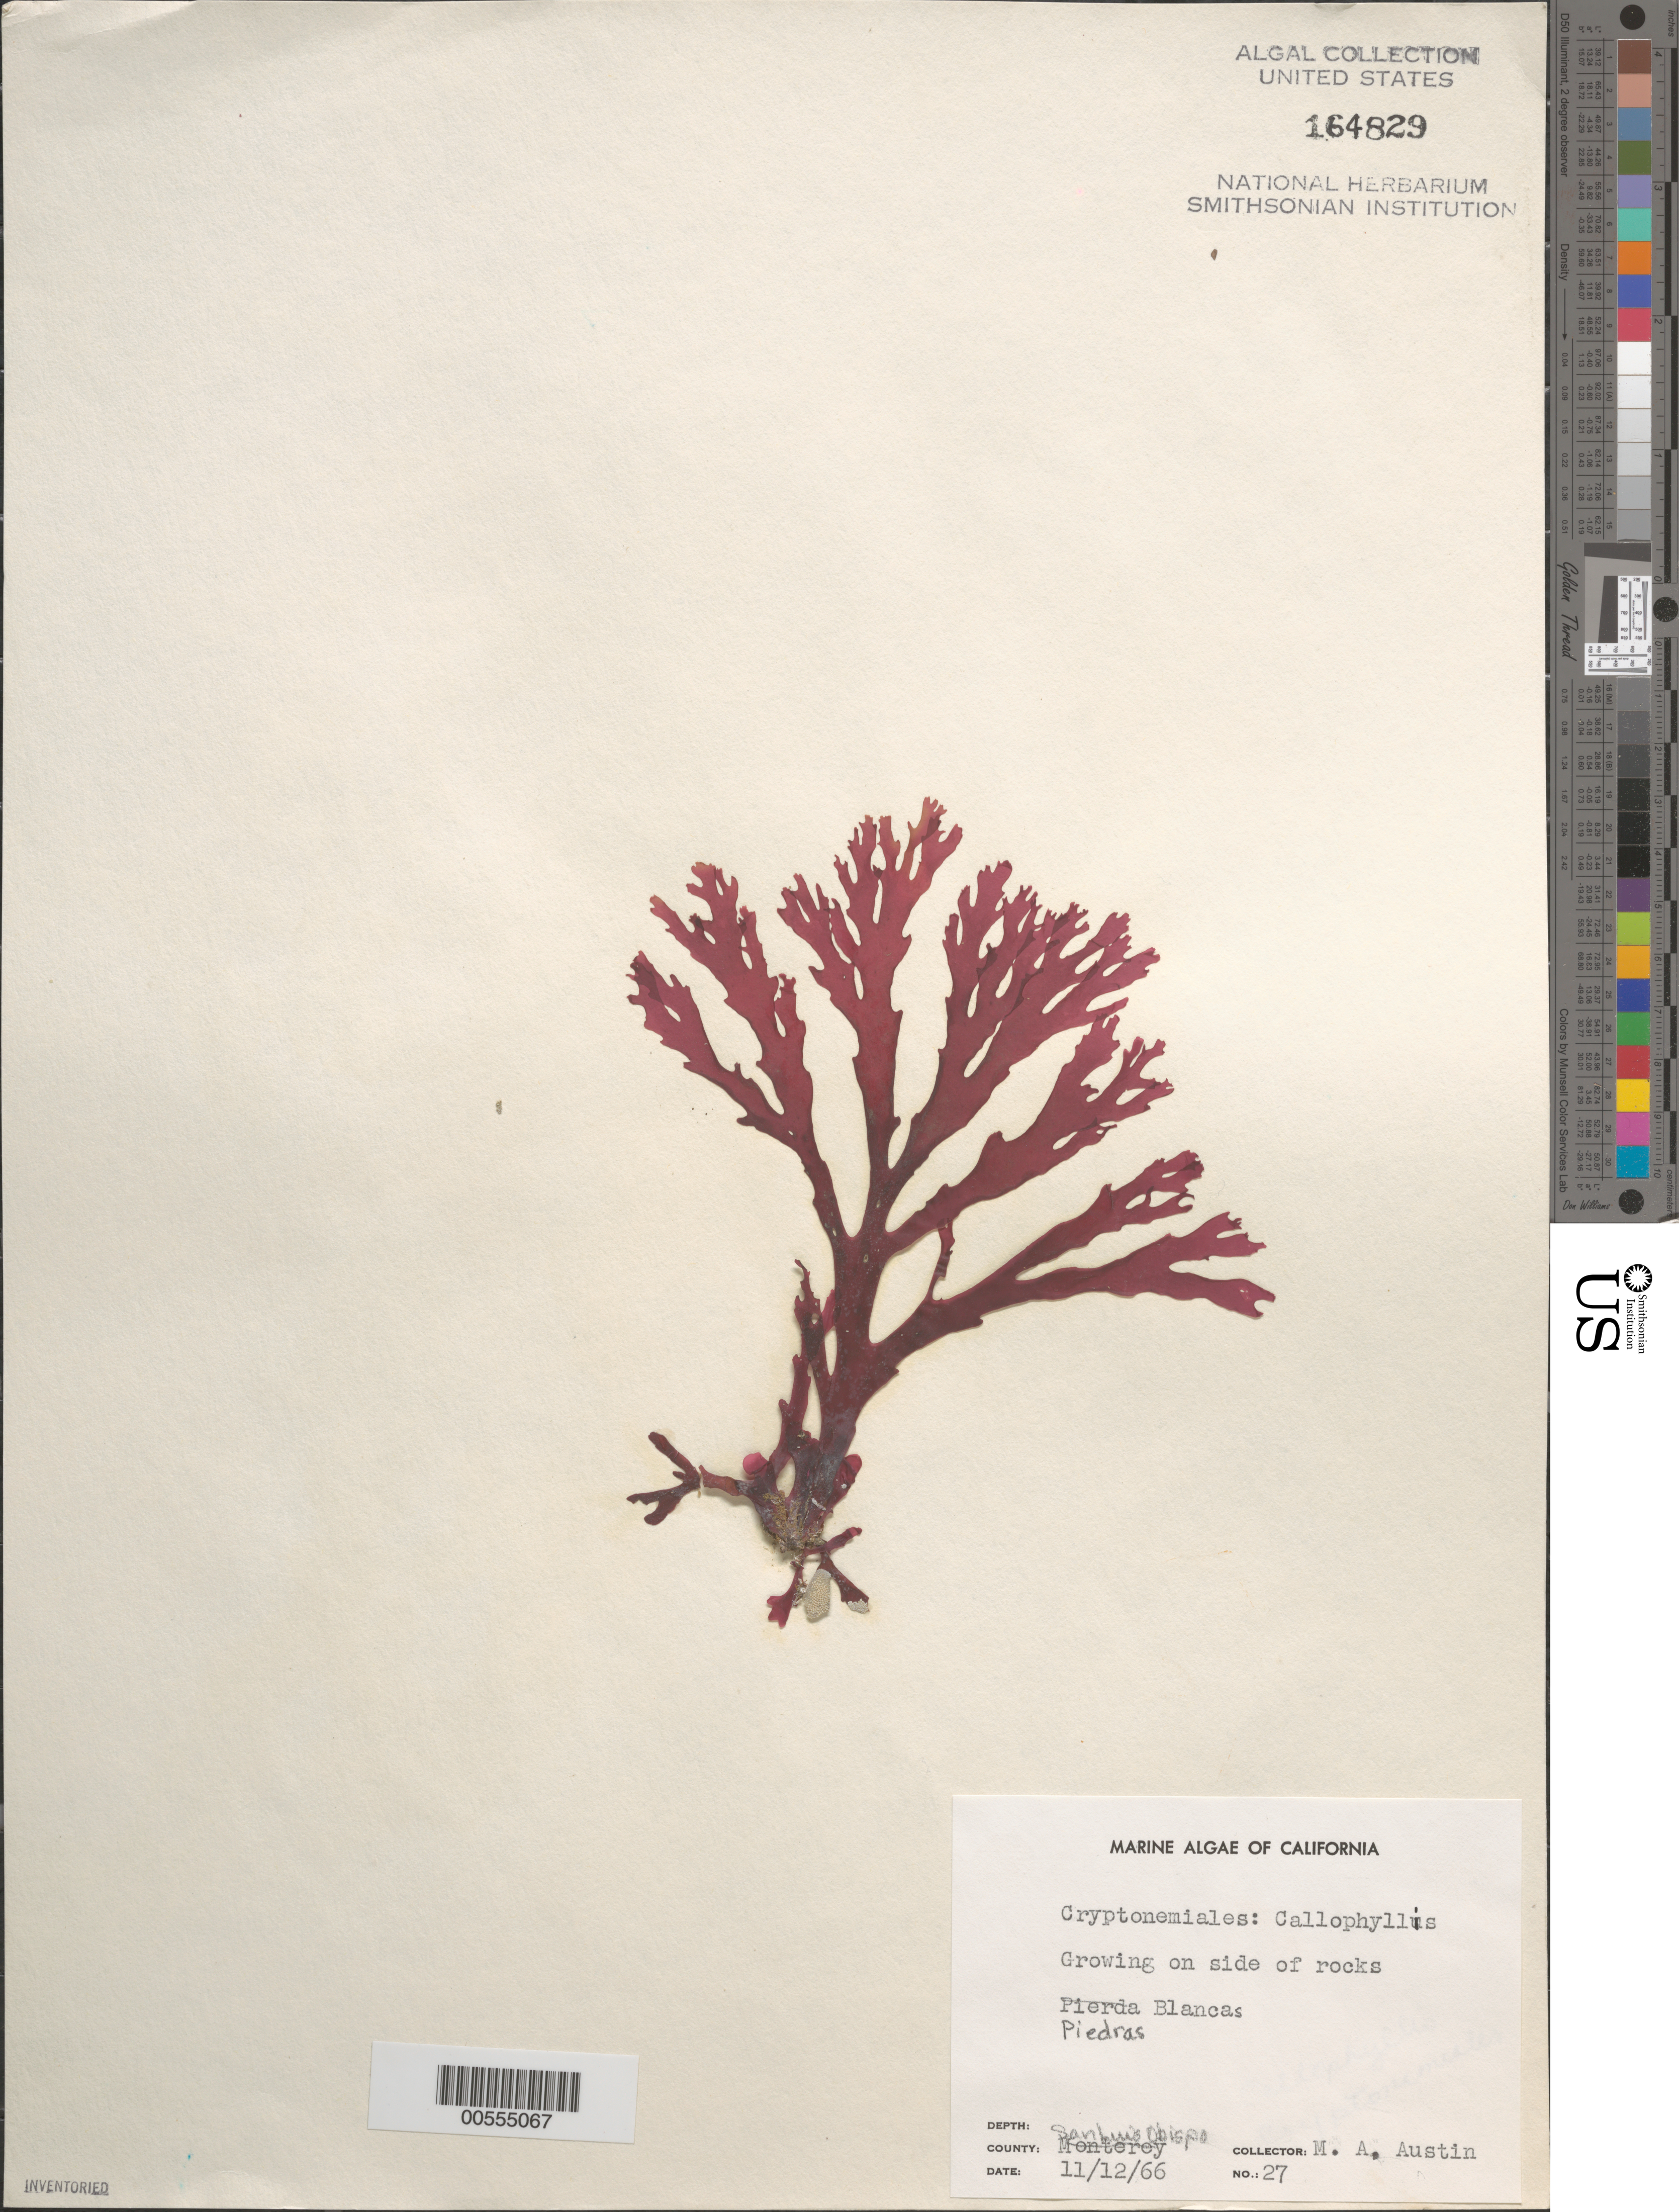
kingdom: Plantae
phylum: Rhodophyta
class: Florideophyceae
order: Gigartinales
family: Kallymeniaceae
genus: Callophyllis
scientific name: Callophyllis sp.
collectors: M. Austin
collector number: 27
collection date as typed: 12 Nov 1966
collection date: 1966-11-12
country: United States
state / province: California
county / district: San Luis Obispo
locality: Piedras Blancas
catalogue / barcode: US 164829